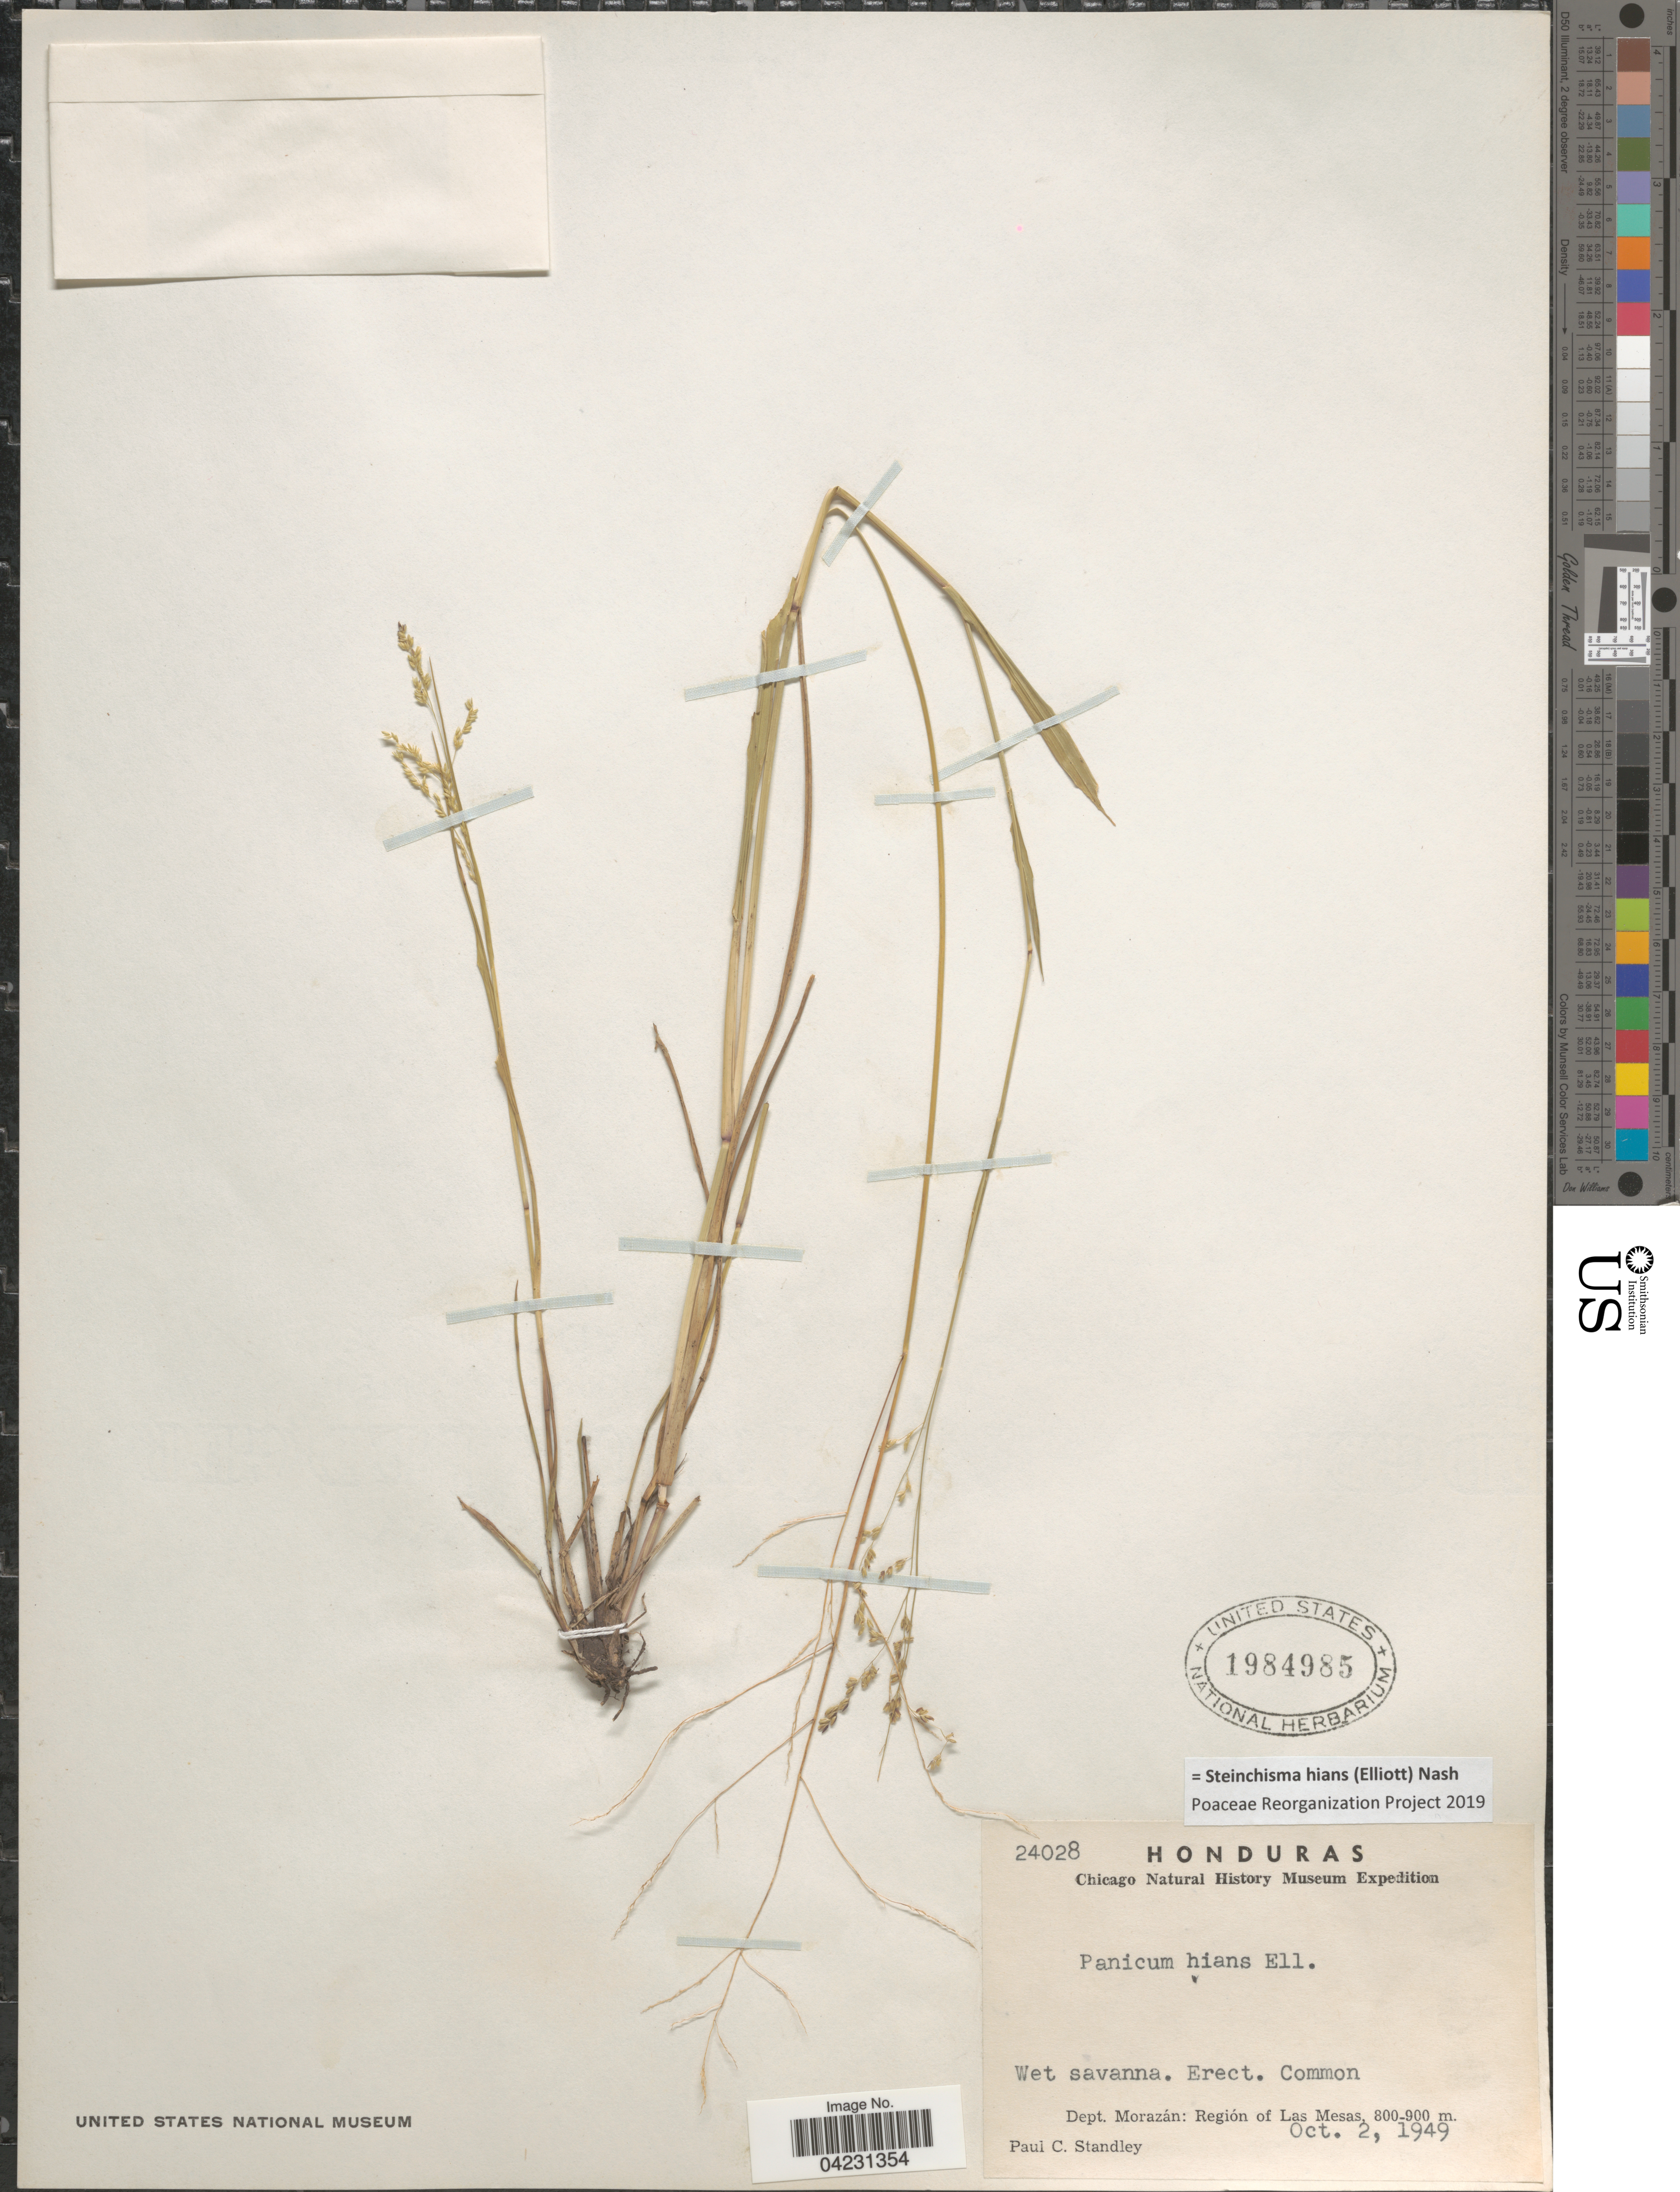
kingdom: Plantae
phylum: Tracheophyta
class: Liliopsida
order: Poales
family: Poaceae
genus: Steinchisma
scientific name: Steinchisma hians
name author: (Elliott) Nash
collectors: P. C. Standley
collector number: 24028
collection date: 1949-10-02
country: Honduras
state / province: Fco. Morazán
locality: Chicago Natural History Museum Expedition. Dept. Morazán: Región of Las Mesas.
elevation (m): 800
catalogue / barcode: US 1984985